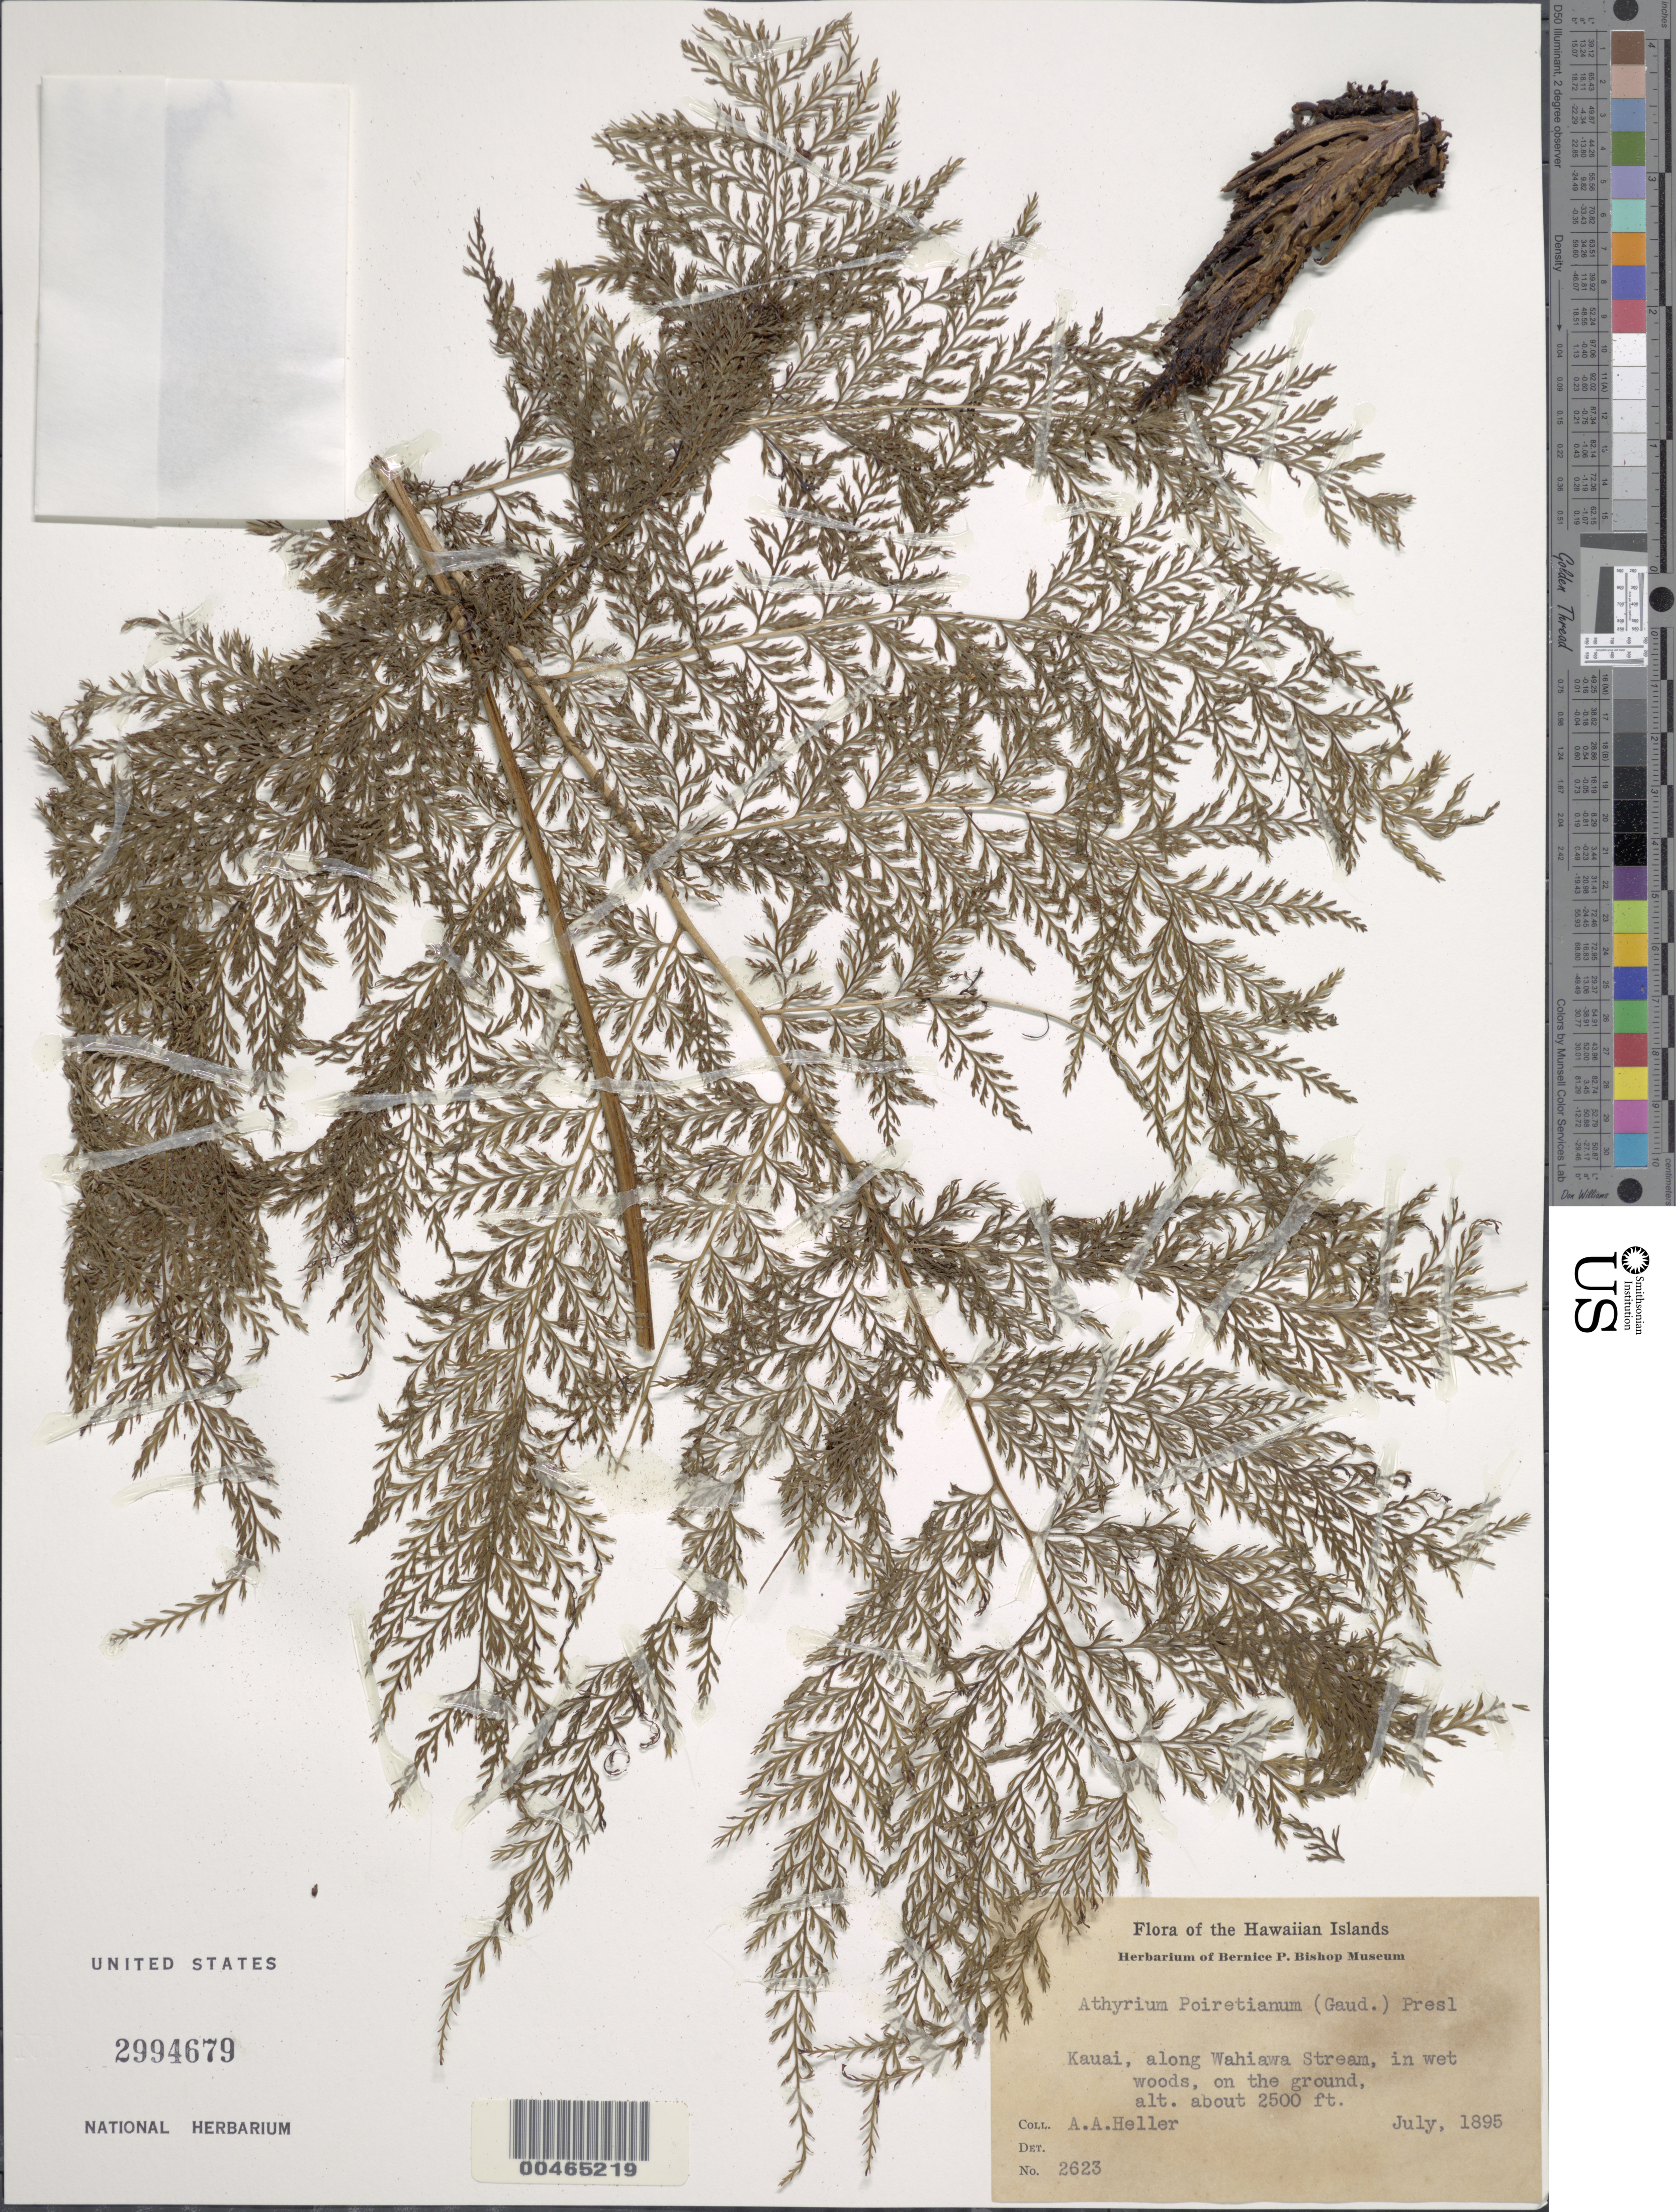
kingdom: Plantae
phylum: Tracheophyta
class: Polypodiopsida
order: Polypodiales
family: Athyriaceae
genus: Athyrium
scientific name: Athyrium microphyllum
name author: (Sm.) Alston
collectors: A. A. Heller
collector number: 2623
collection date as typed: Jul 1895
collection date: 1895-07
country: United States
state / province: Hawaii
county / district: Kauai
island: Kaua'i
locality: Along Wahiawa Stream, Kauai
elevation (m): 762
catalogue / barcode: US 2994679